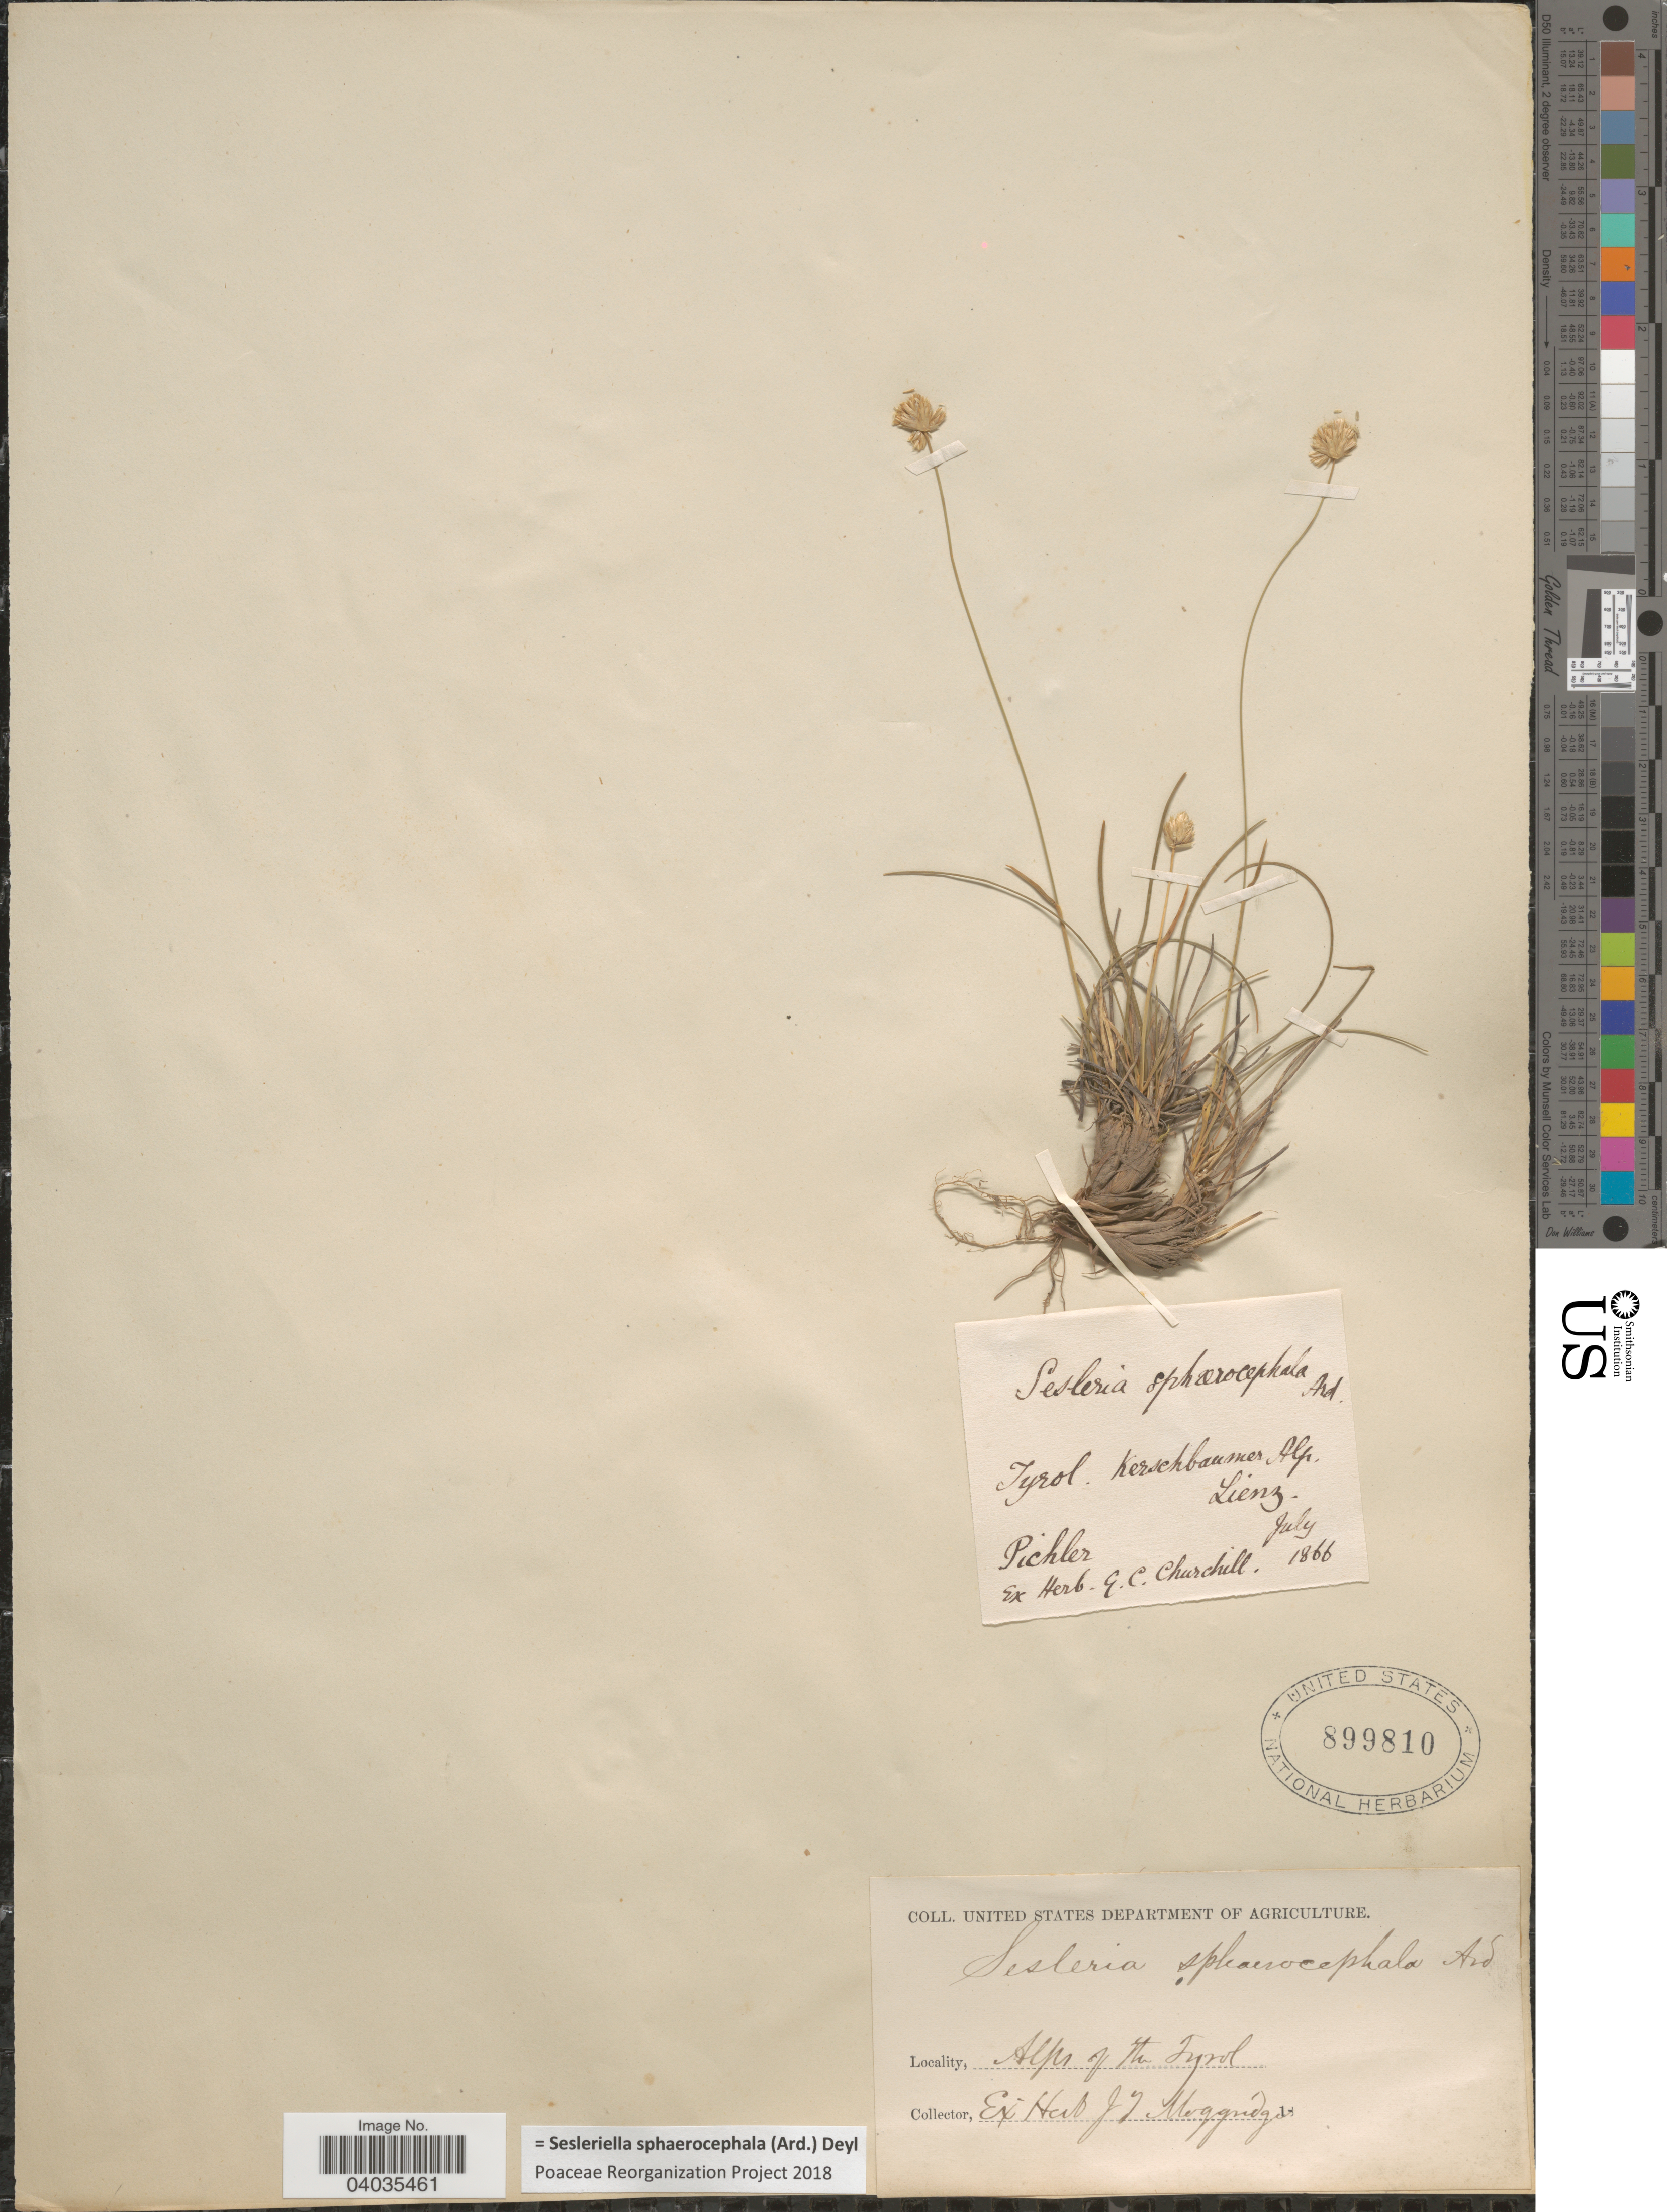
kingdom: Plantae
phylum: Tracheophyta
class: Liliopsida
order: Poales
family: Poaceae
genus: Sesleriella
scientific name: Sesleriella sphaerocephala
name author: (Ard.) Deyl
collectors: Pichler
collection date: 1866-07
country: Austria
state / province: Tirol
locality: Tyrol. Kerschbaumer Alp., Lienz. Alps of the Tyrol.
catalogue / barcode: US 899810